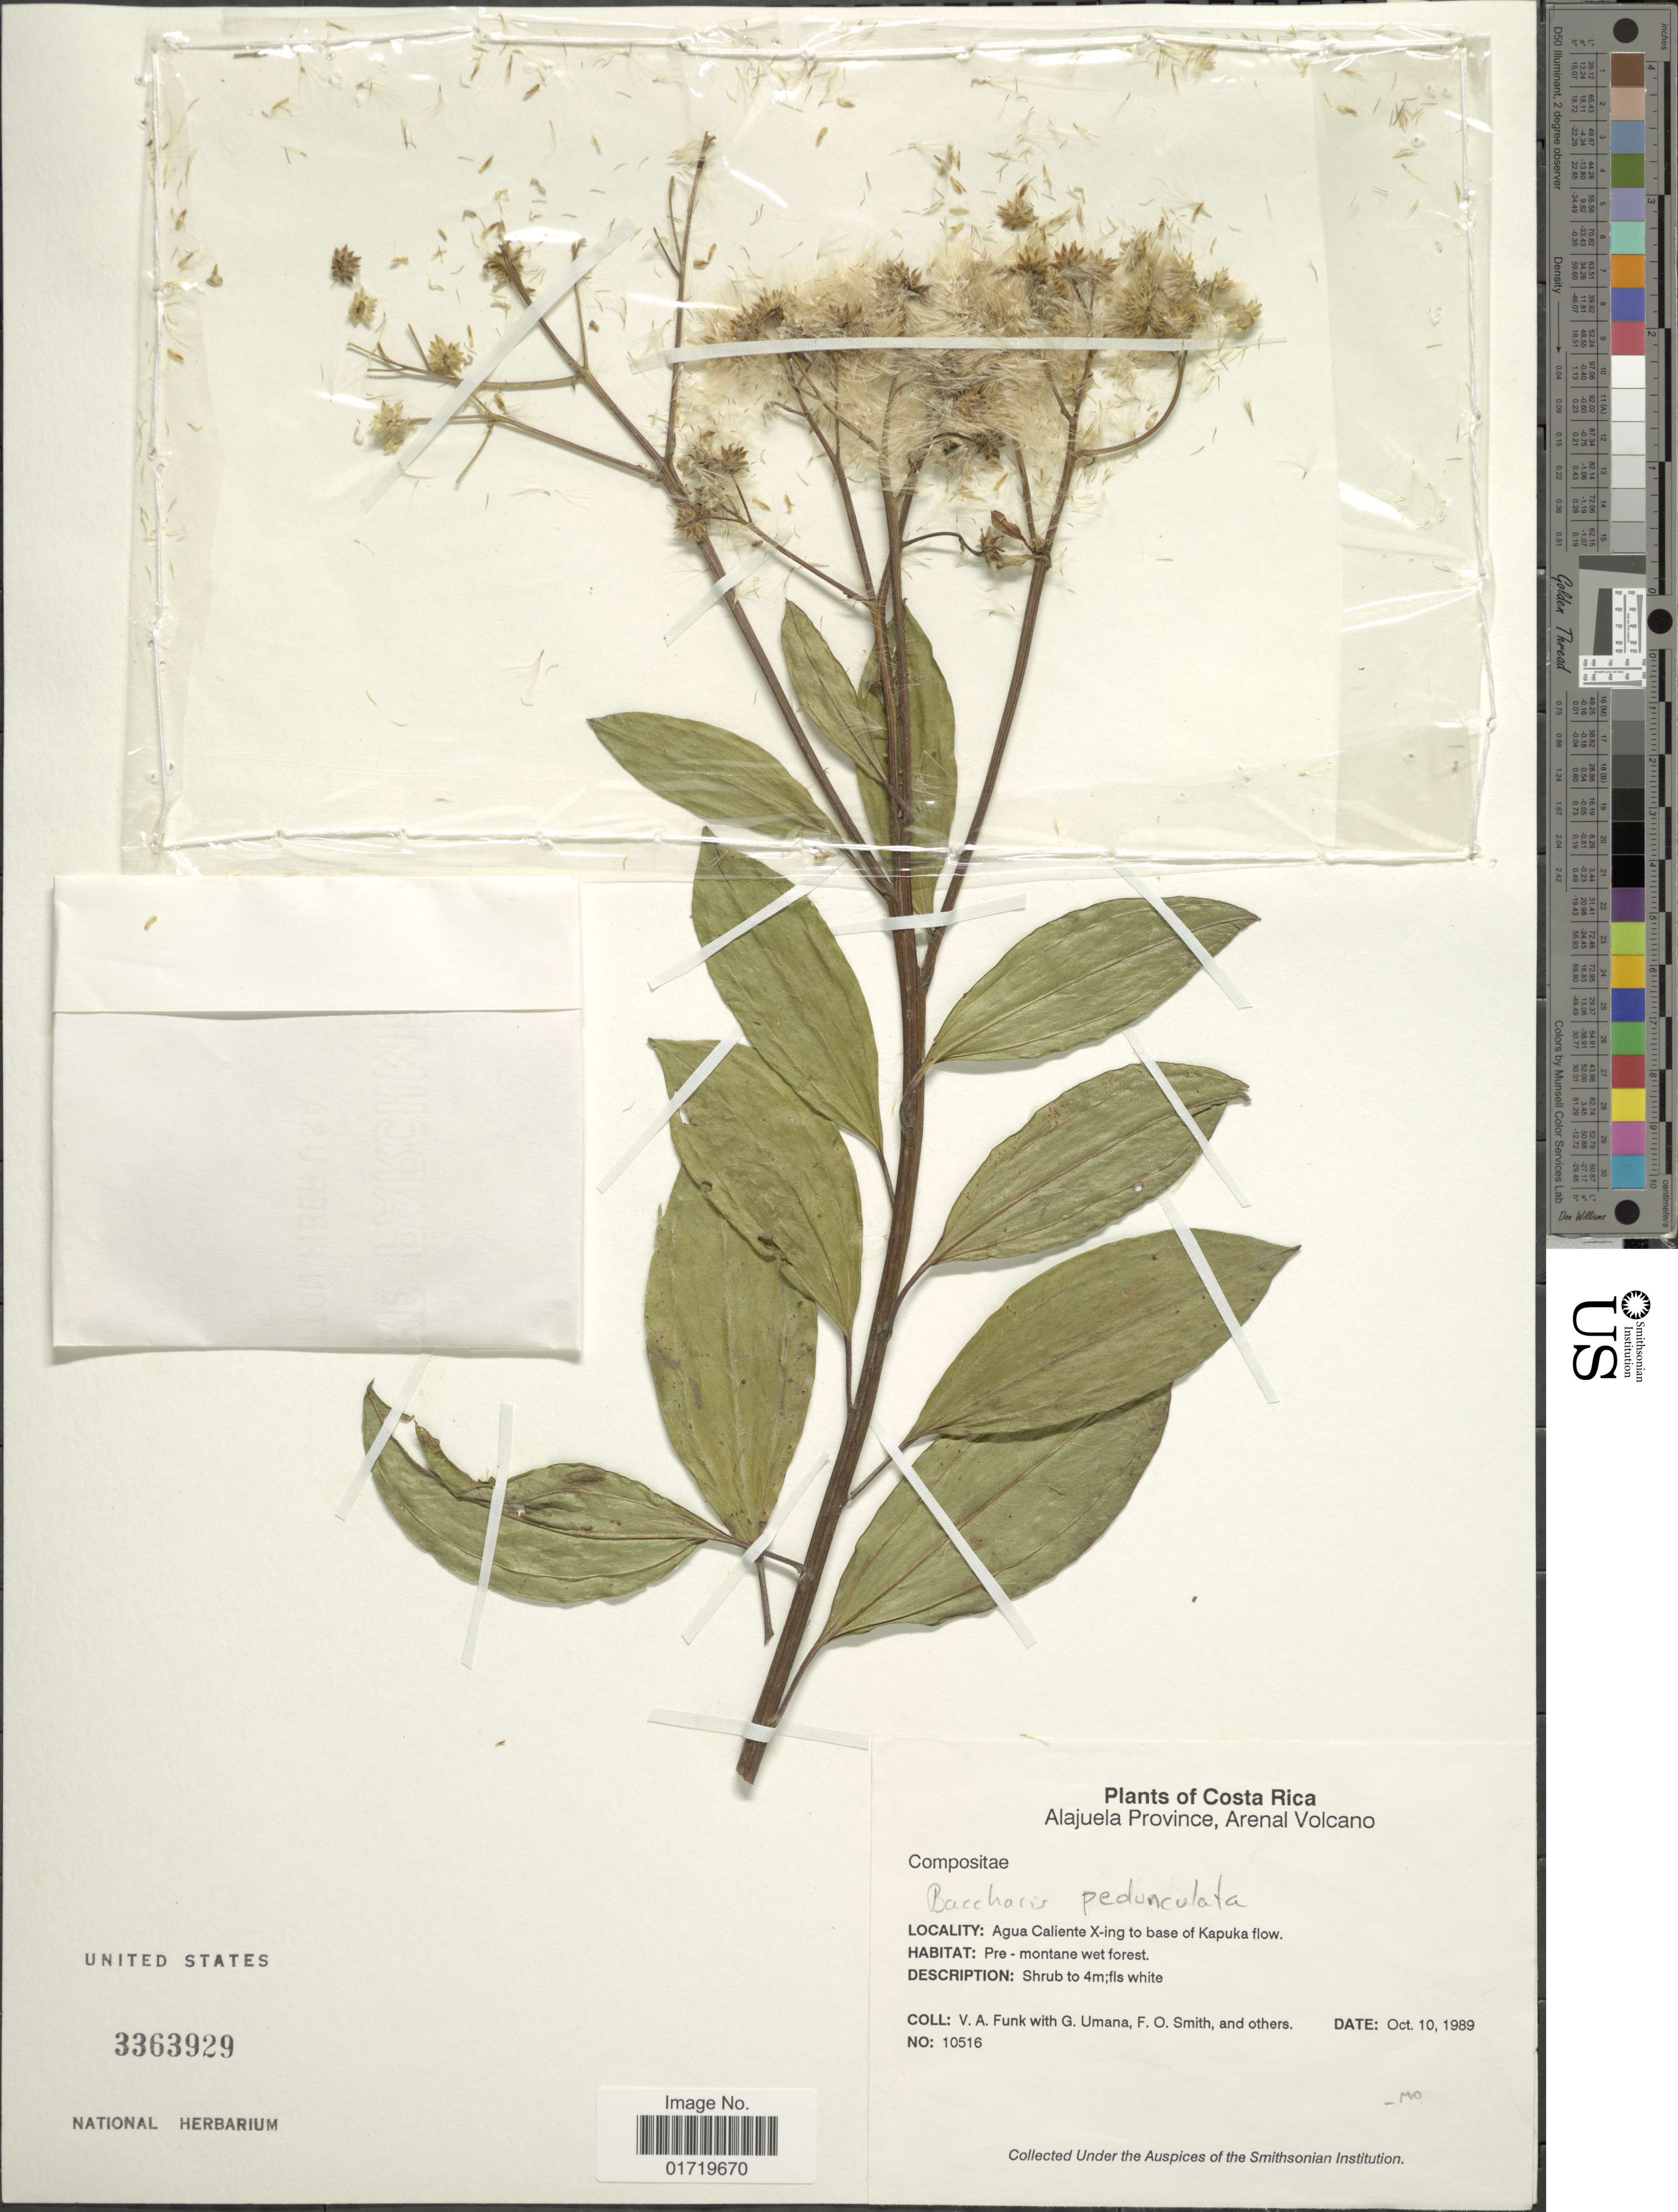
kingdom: Plantae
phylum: Tracheophyta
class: Magnoliopsida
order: Asterales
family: Asteraceae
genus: Baccharis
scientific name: Baccharis pedunculata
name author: (Mill.) Cabrera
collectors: V. Funk, G. Umana, F. Smith & et al.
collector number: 10516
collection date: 1989-10-10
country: Costa Rica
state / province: Alajuela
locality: Alajuela Province, Arenal Volcano, Pre-montane wet forest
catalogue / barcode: US 3363929